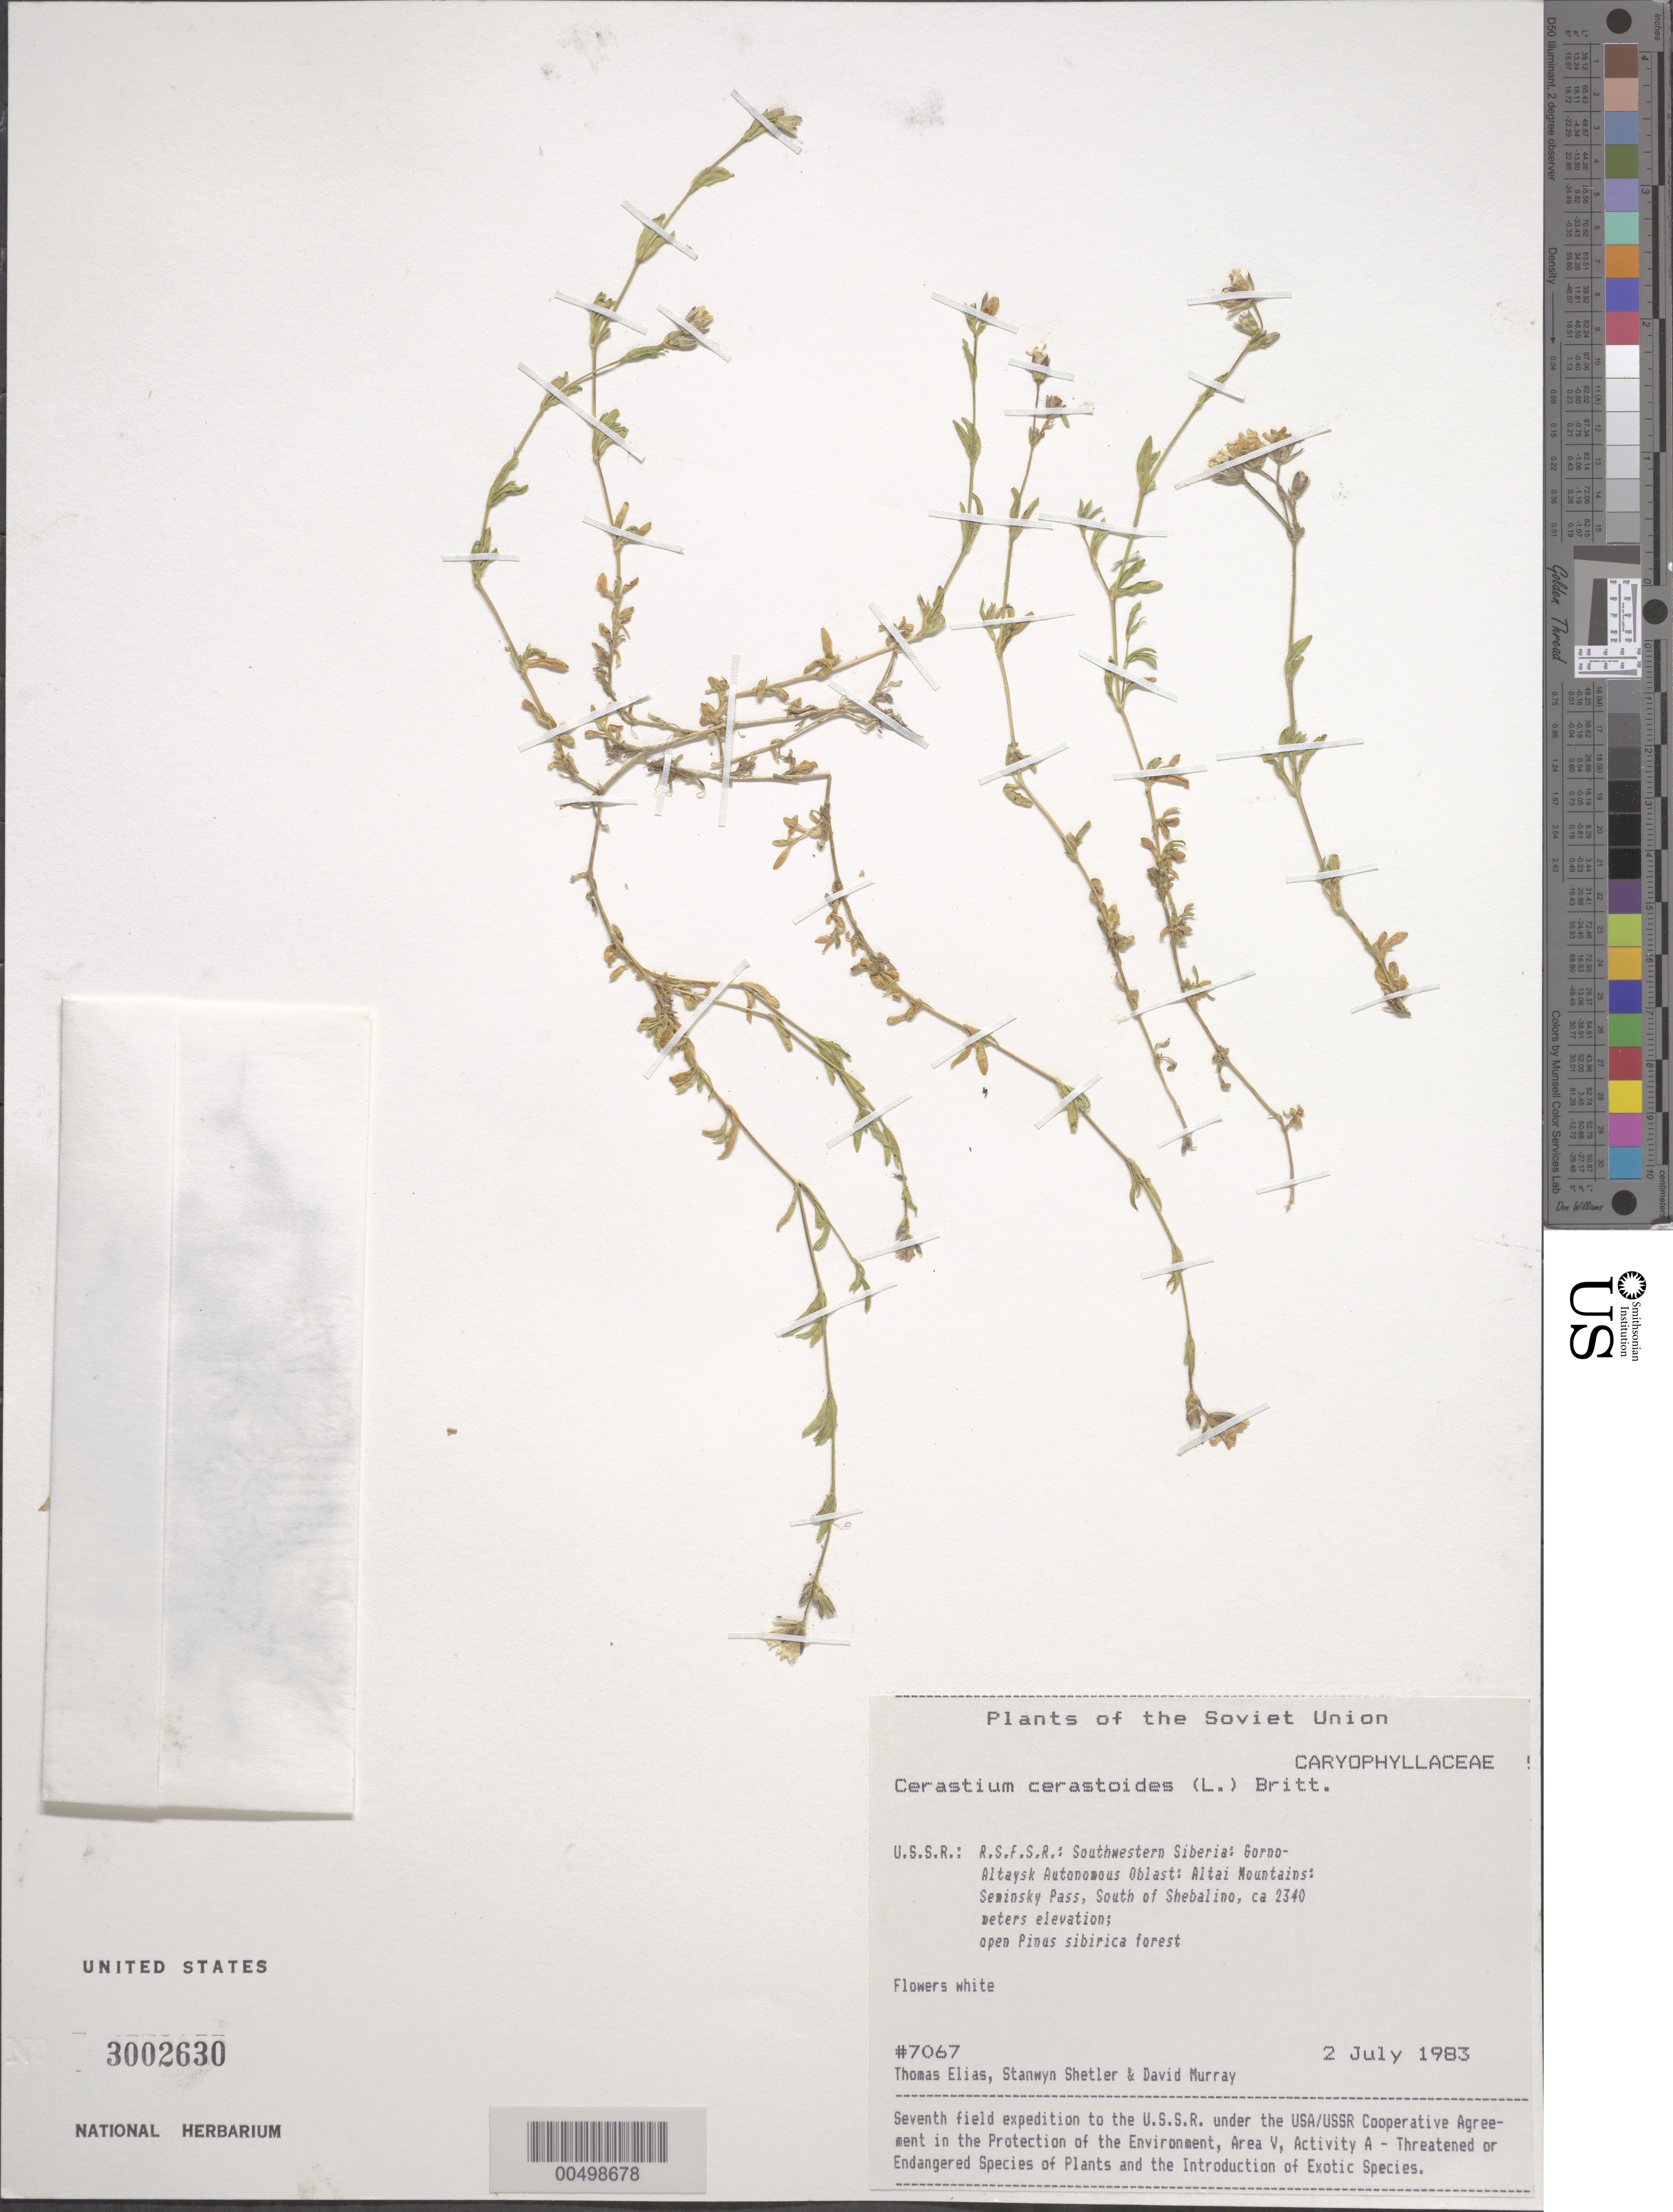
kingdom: Plantae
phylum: Tracheophyta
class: Magnoliopsida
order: Caryophyllales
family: Caryophyllaceae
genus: Dichodon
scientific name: Dichodon cerastoides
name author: (L.) Rchb.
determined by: U.S. National Herbarium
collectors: T. Elias, S. Shetler & D. F. Murray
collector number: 7067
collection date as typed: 02 Jul 1983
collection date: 1983-07-02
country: Russian Federation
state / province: Altai Republic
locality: Altai Mountains, Seminsky Pass, S of Shebalino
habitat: open Pinus sibirica forest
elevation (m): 2340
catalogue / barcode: US 3002630